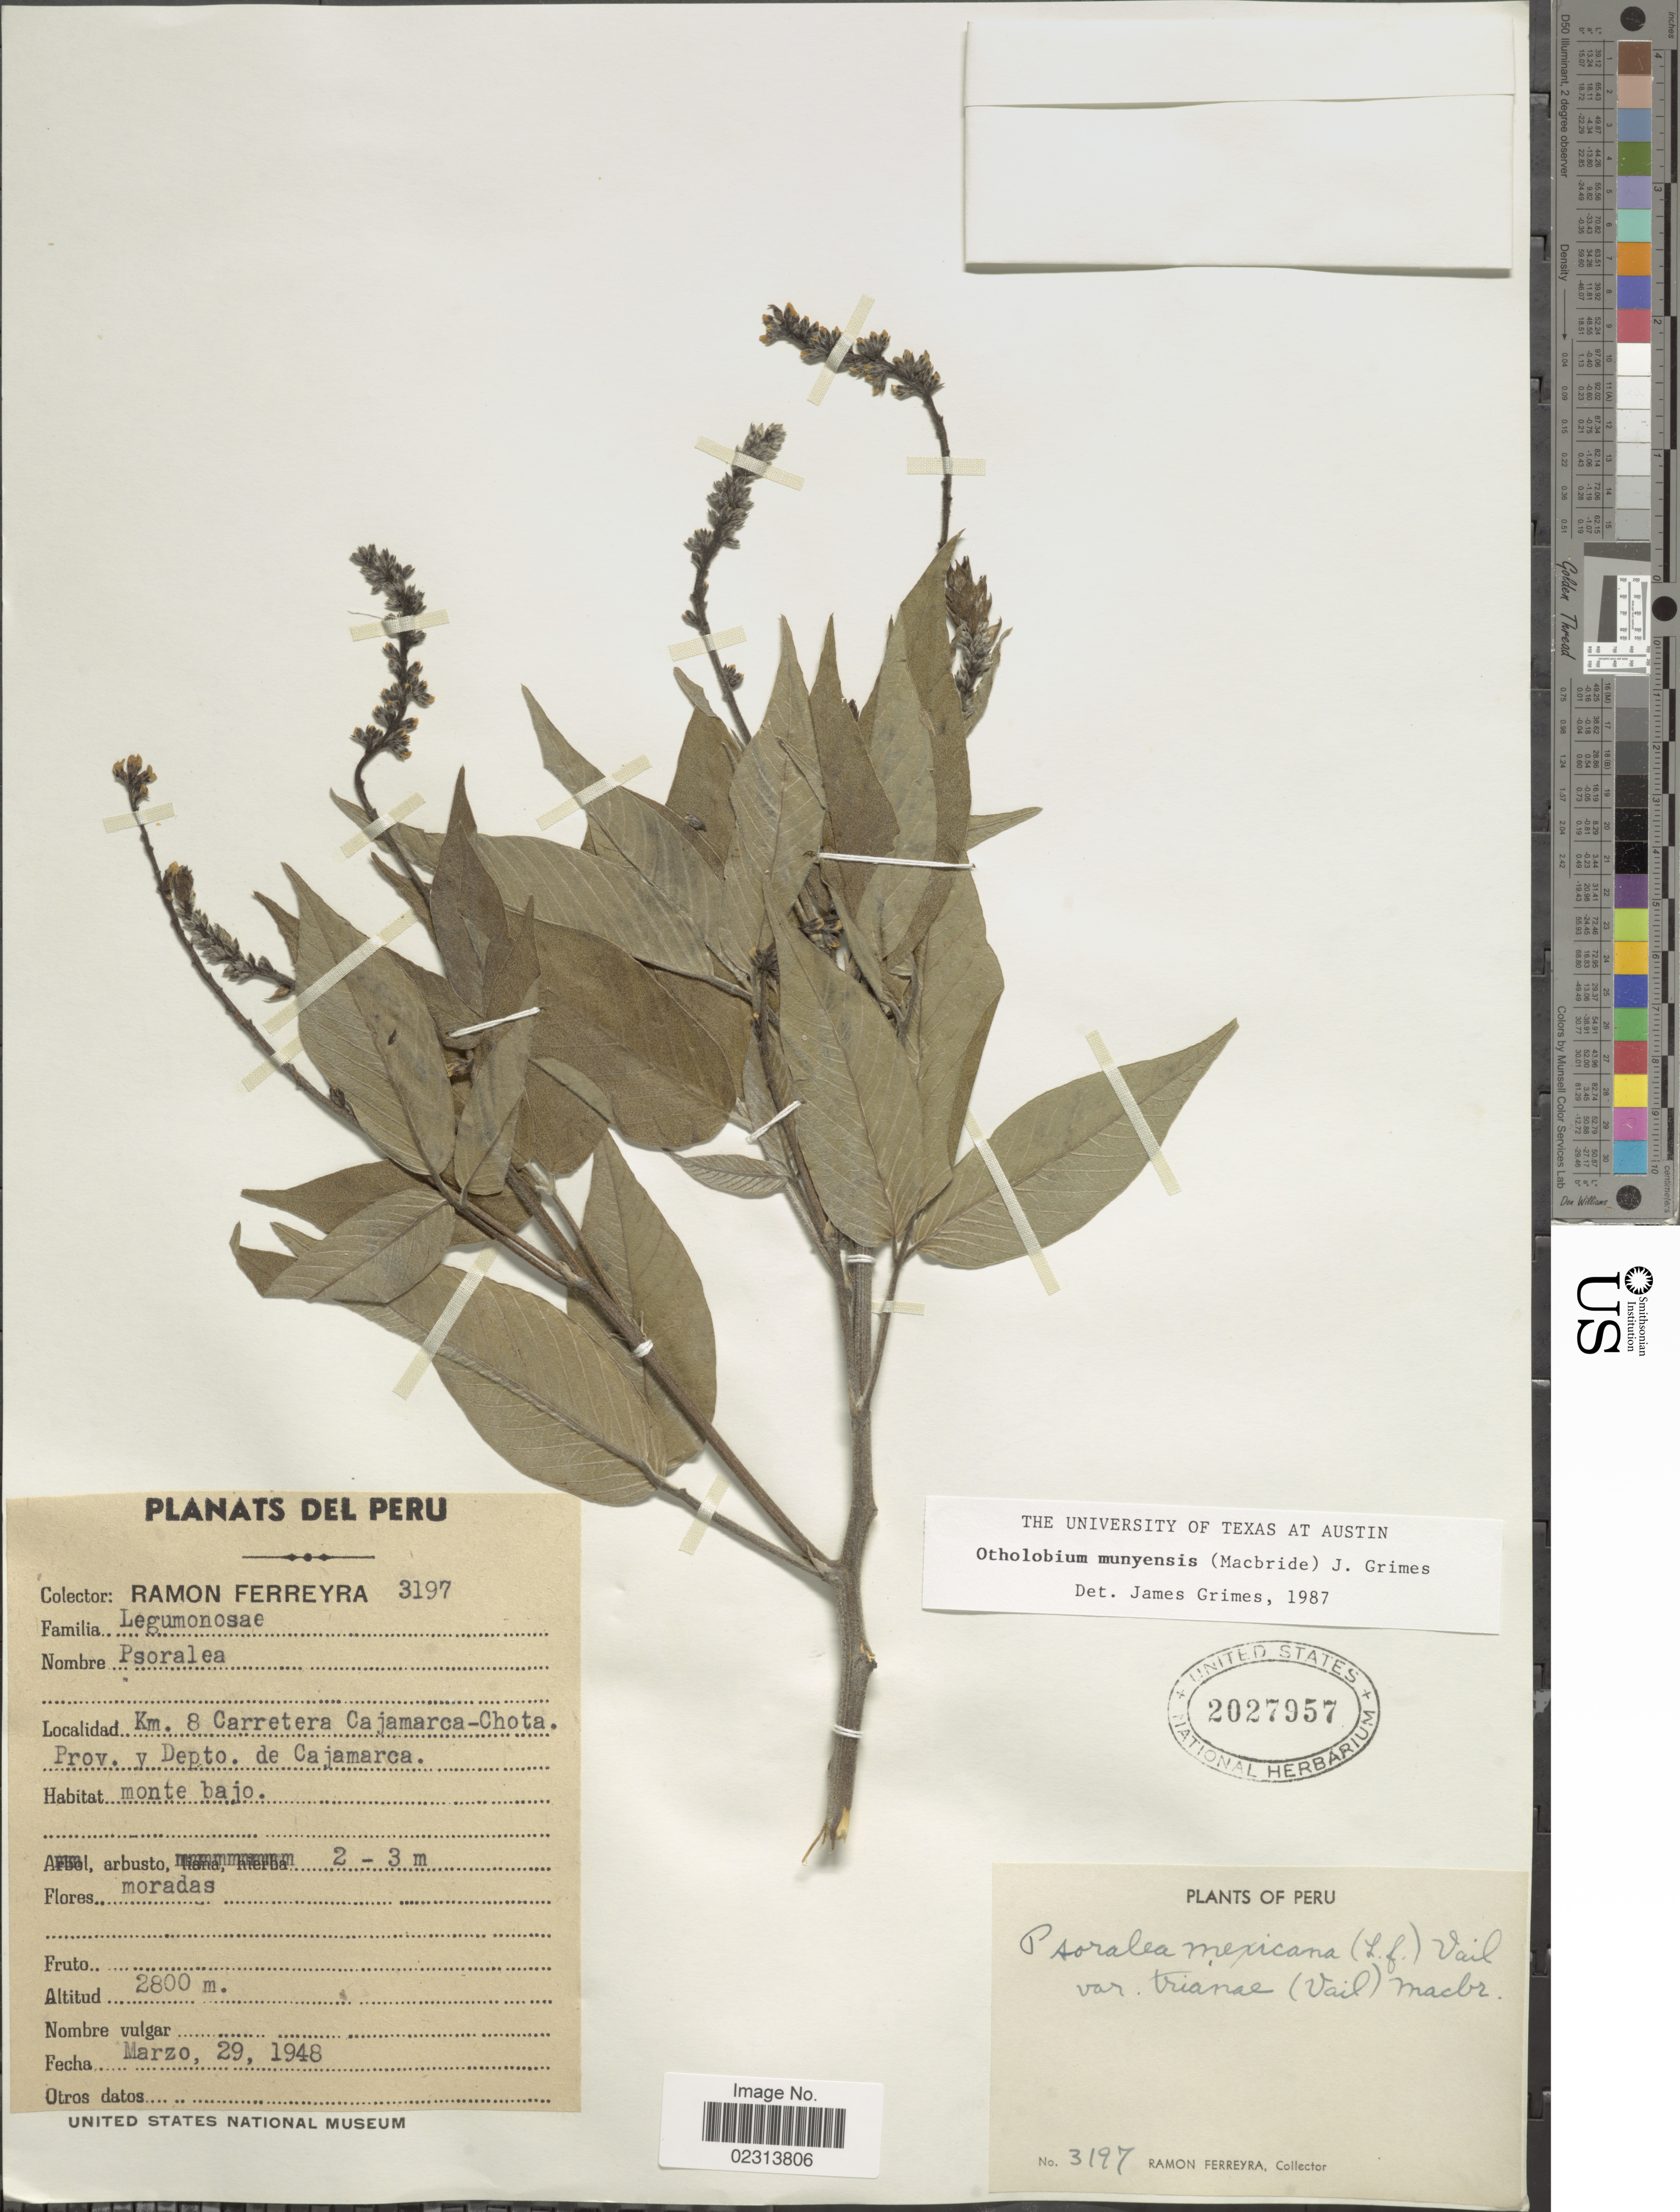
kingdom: Plantae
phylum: Tracheophyta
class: Magnoliopsida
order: Fabales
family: Fabaceae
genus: Otholobium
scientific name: Otholobium munyense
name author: (J.F. Macbr.) J.W. Grimes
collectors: R. A. Ferreyra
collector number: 3197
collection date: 1948-03-29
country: Peru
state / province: Cajamarca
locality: Km. 8 Carretera Cajamarca-Chota, Prov. y Depto. de Cajamarca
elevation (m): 2800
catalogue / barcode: US 2027957